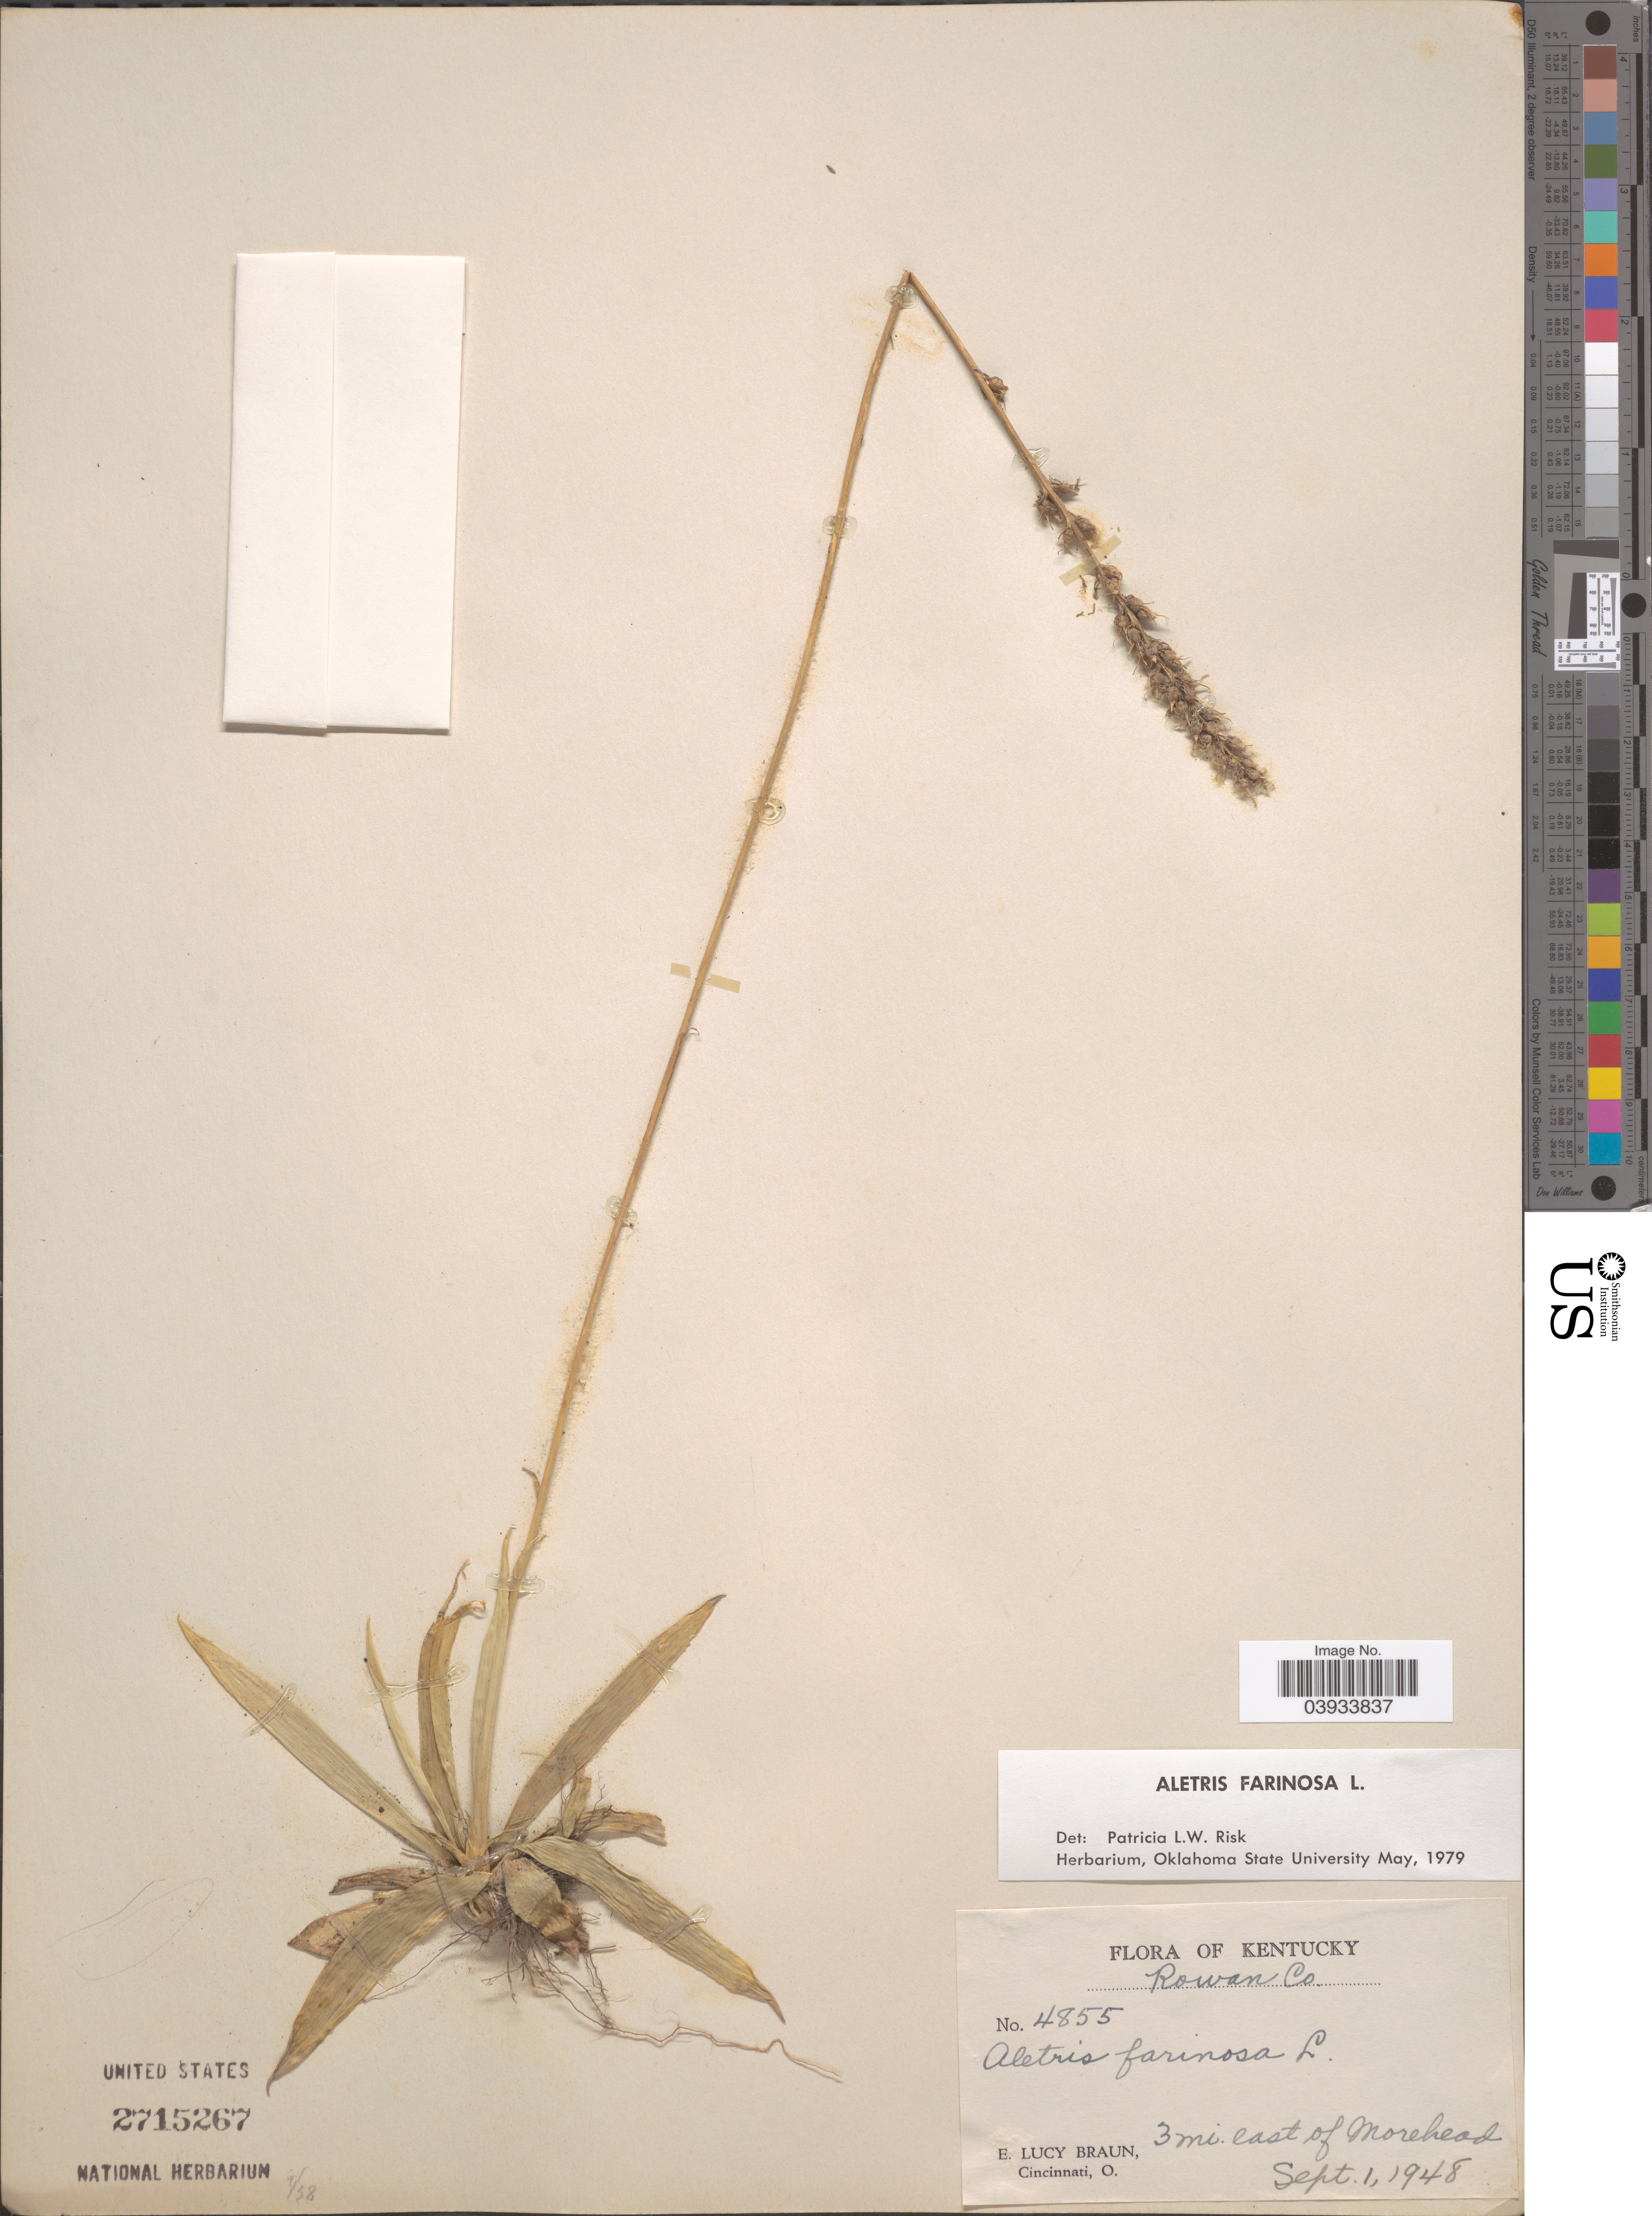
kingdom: Plantae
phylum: Tracheophyta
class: Liliopsida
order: Dioscoreales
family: Nartheciaceae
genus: Aletris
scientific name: Aletris farinosa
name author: L.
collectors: E. L. Braun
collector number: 4855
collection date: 1948-09-01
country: United States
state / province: Kentucky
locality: Rowan Co. 3 mi. east of Morehead.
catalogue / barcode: US 2715267